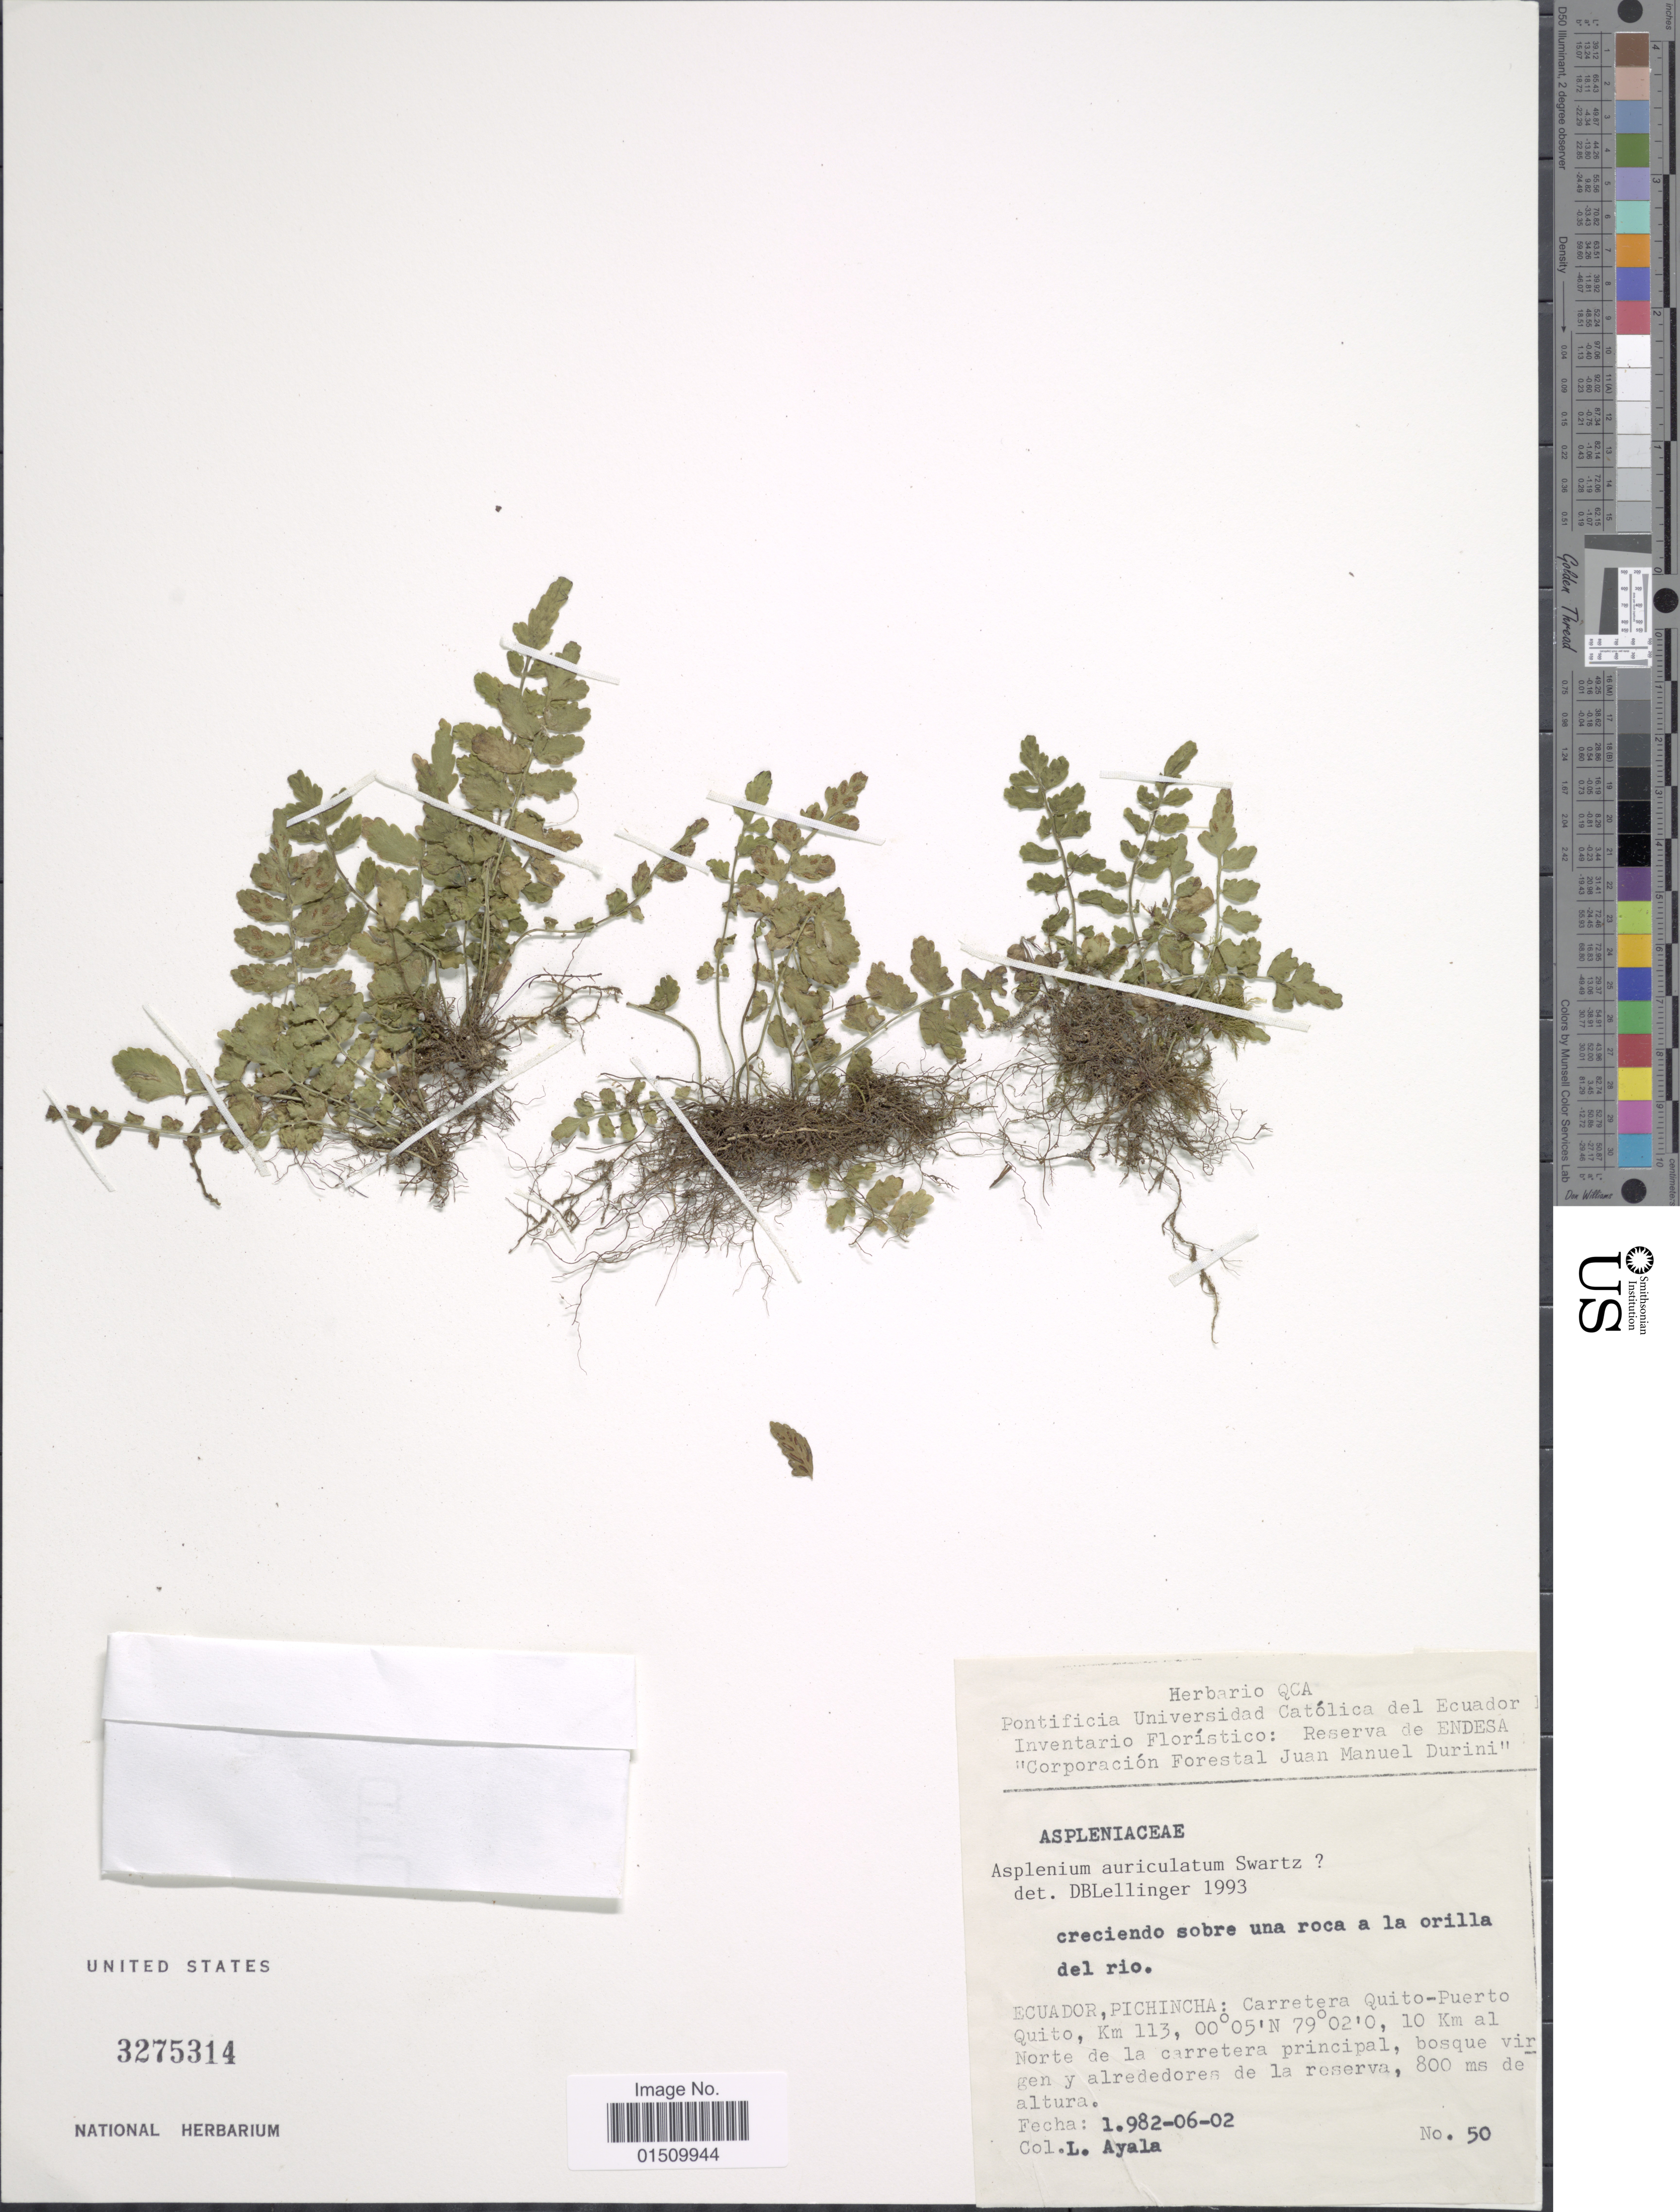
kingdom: Plantae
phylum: Tracheophyta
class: Polypodiopsida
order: Polypodiales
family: Aspleniaceae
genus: Asplenium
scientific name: Asplenium auriculatum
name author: Sw.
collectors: L. Ayala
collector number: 50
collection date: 1982-06-02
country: Ecuador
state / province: Pichincha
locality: Ecuador, Carretera Quito-Puerto Quito, Km 113, Norte de la carretera principal, bosque virgen y alrededores de la reserva.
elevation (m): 800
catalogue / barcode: US 3275314